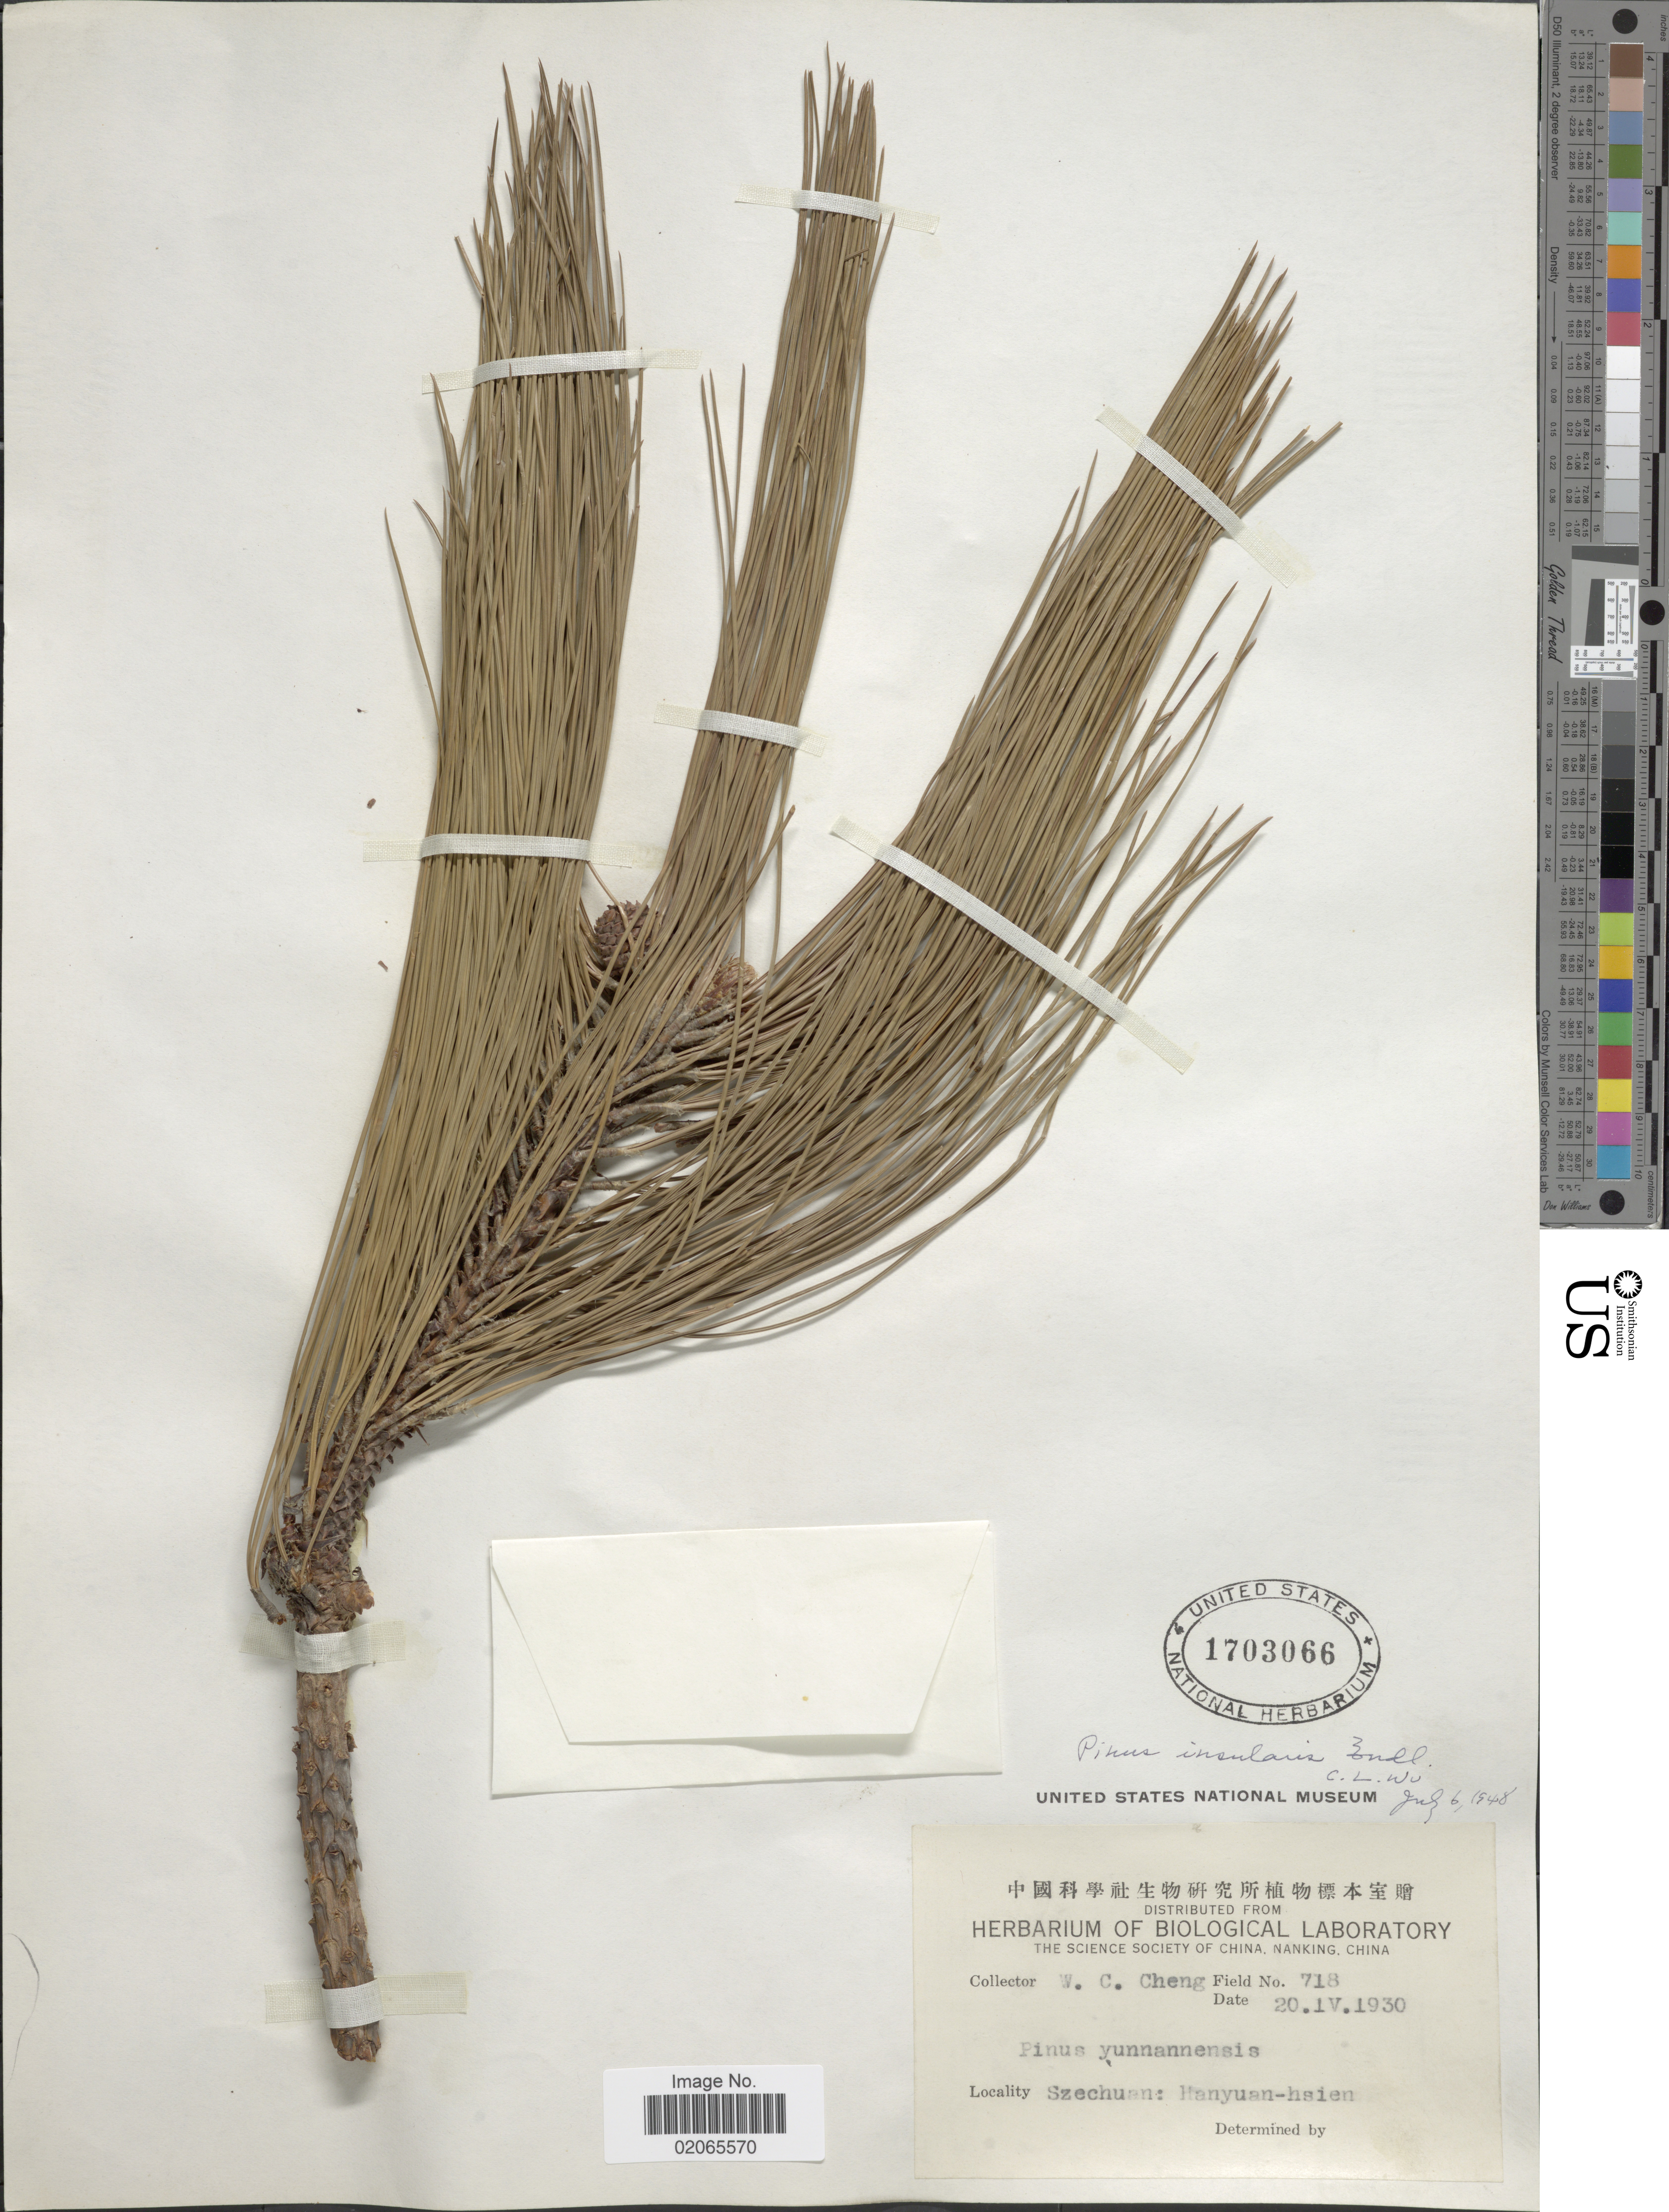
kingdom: Plantae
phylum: Tracheophyta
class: Pinopsida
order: Pinales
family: Pinaceae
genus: Pinus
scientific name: Pinus insularis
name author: Endl.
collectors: W. C. Cheng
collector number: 718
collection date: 1930-04-20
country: China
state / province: Sichuan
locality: Szechuan: Hanyuan-hsien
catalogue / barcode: US 1703066